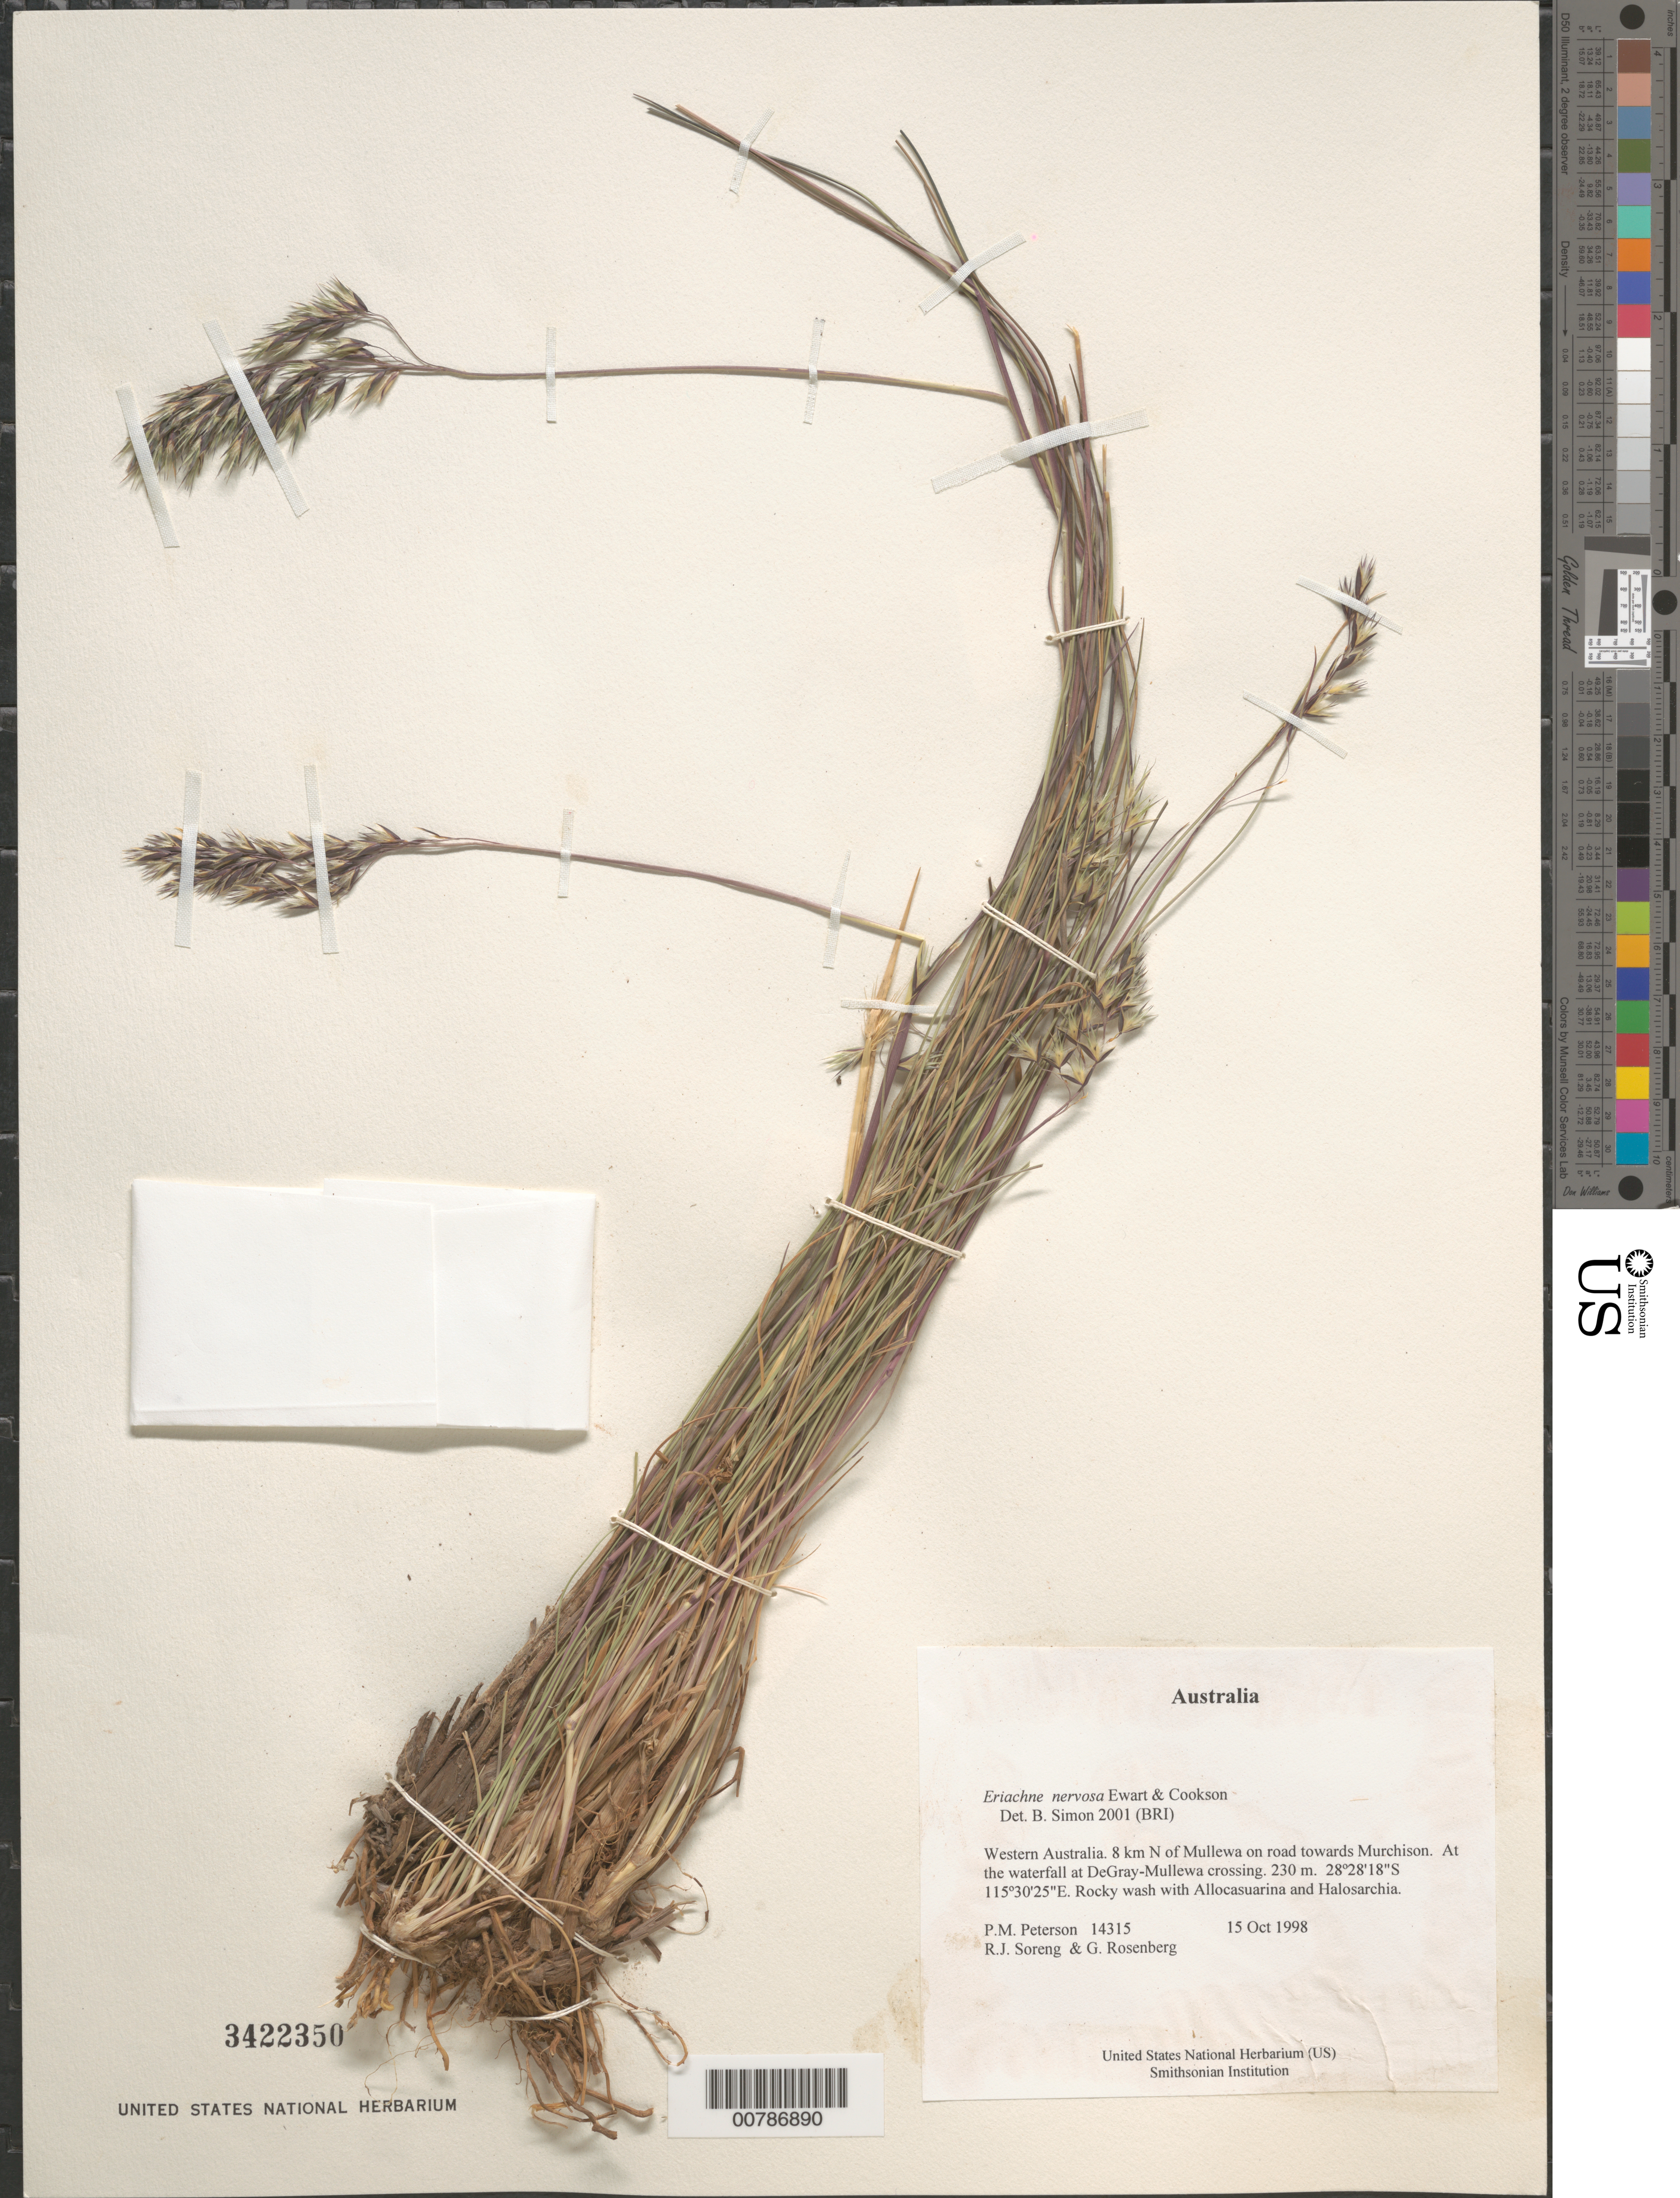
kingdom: Plantae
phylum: Tracheophyta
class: Liliopsida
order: Poales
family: Poaceae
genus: Eriachne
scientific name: Eriachne nervosa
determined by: Simon, B.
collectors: P. M. Peterson, R. J. Soreng & G. Rosenberg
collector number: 14315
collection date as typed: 15 Oct 1998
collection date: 1998-10-15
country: Australia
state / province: Western Australia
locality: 8 km N of Mullewa on road towards Murchison. At the waterfall at DeGray-Mullewa crossing.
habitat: Rocky wash with Allocasuarina and Halosarchia.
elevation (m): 230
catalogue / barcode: US 3422350